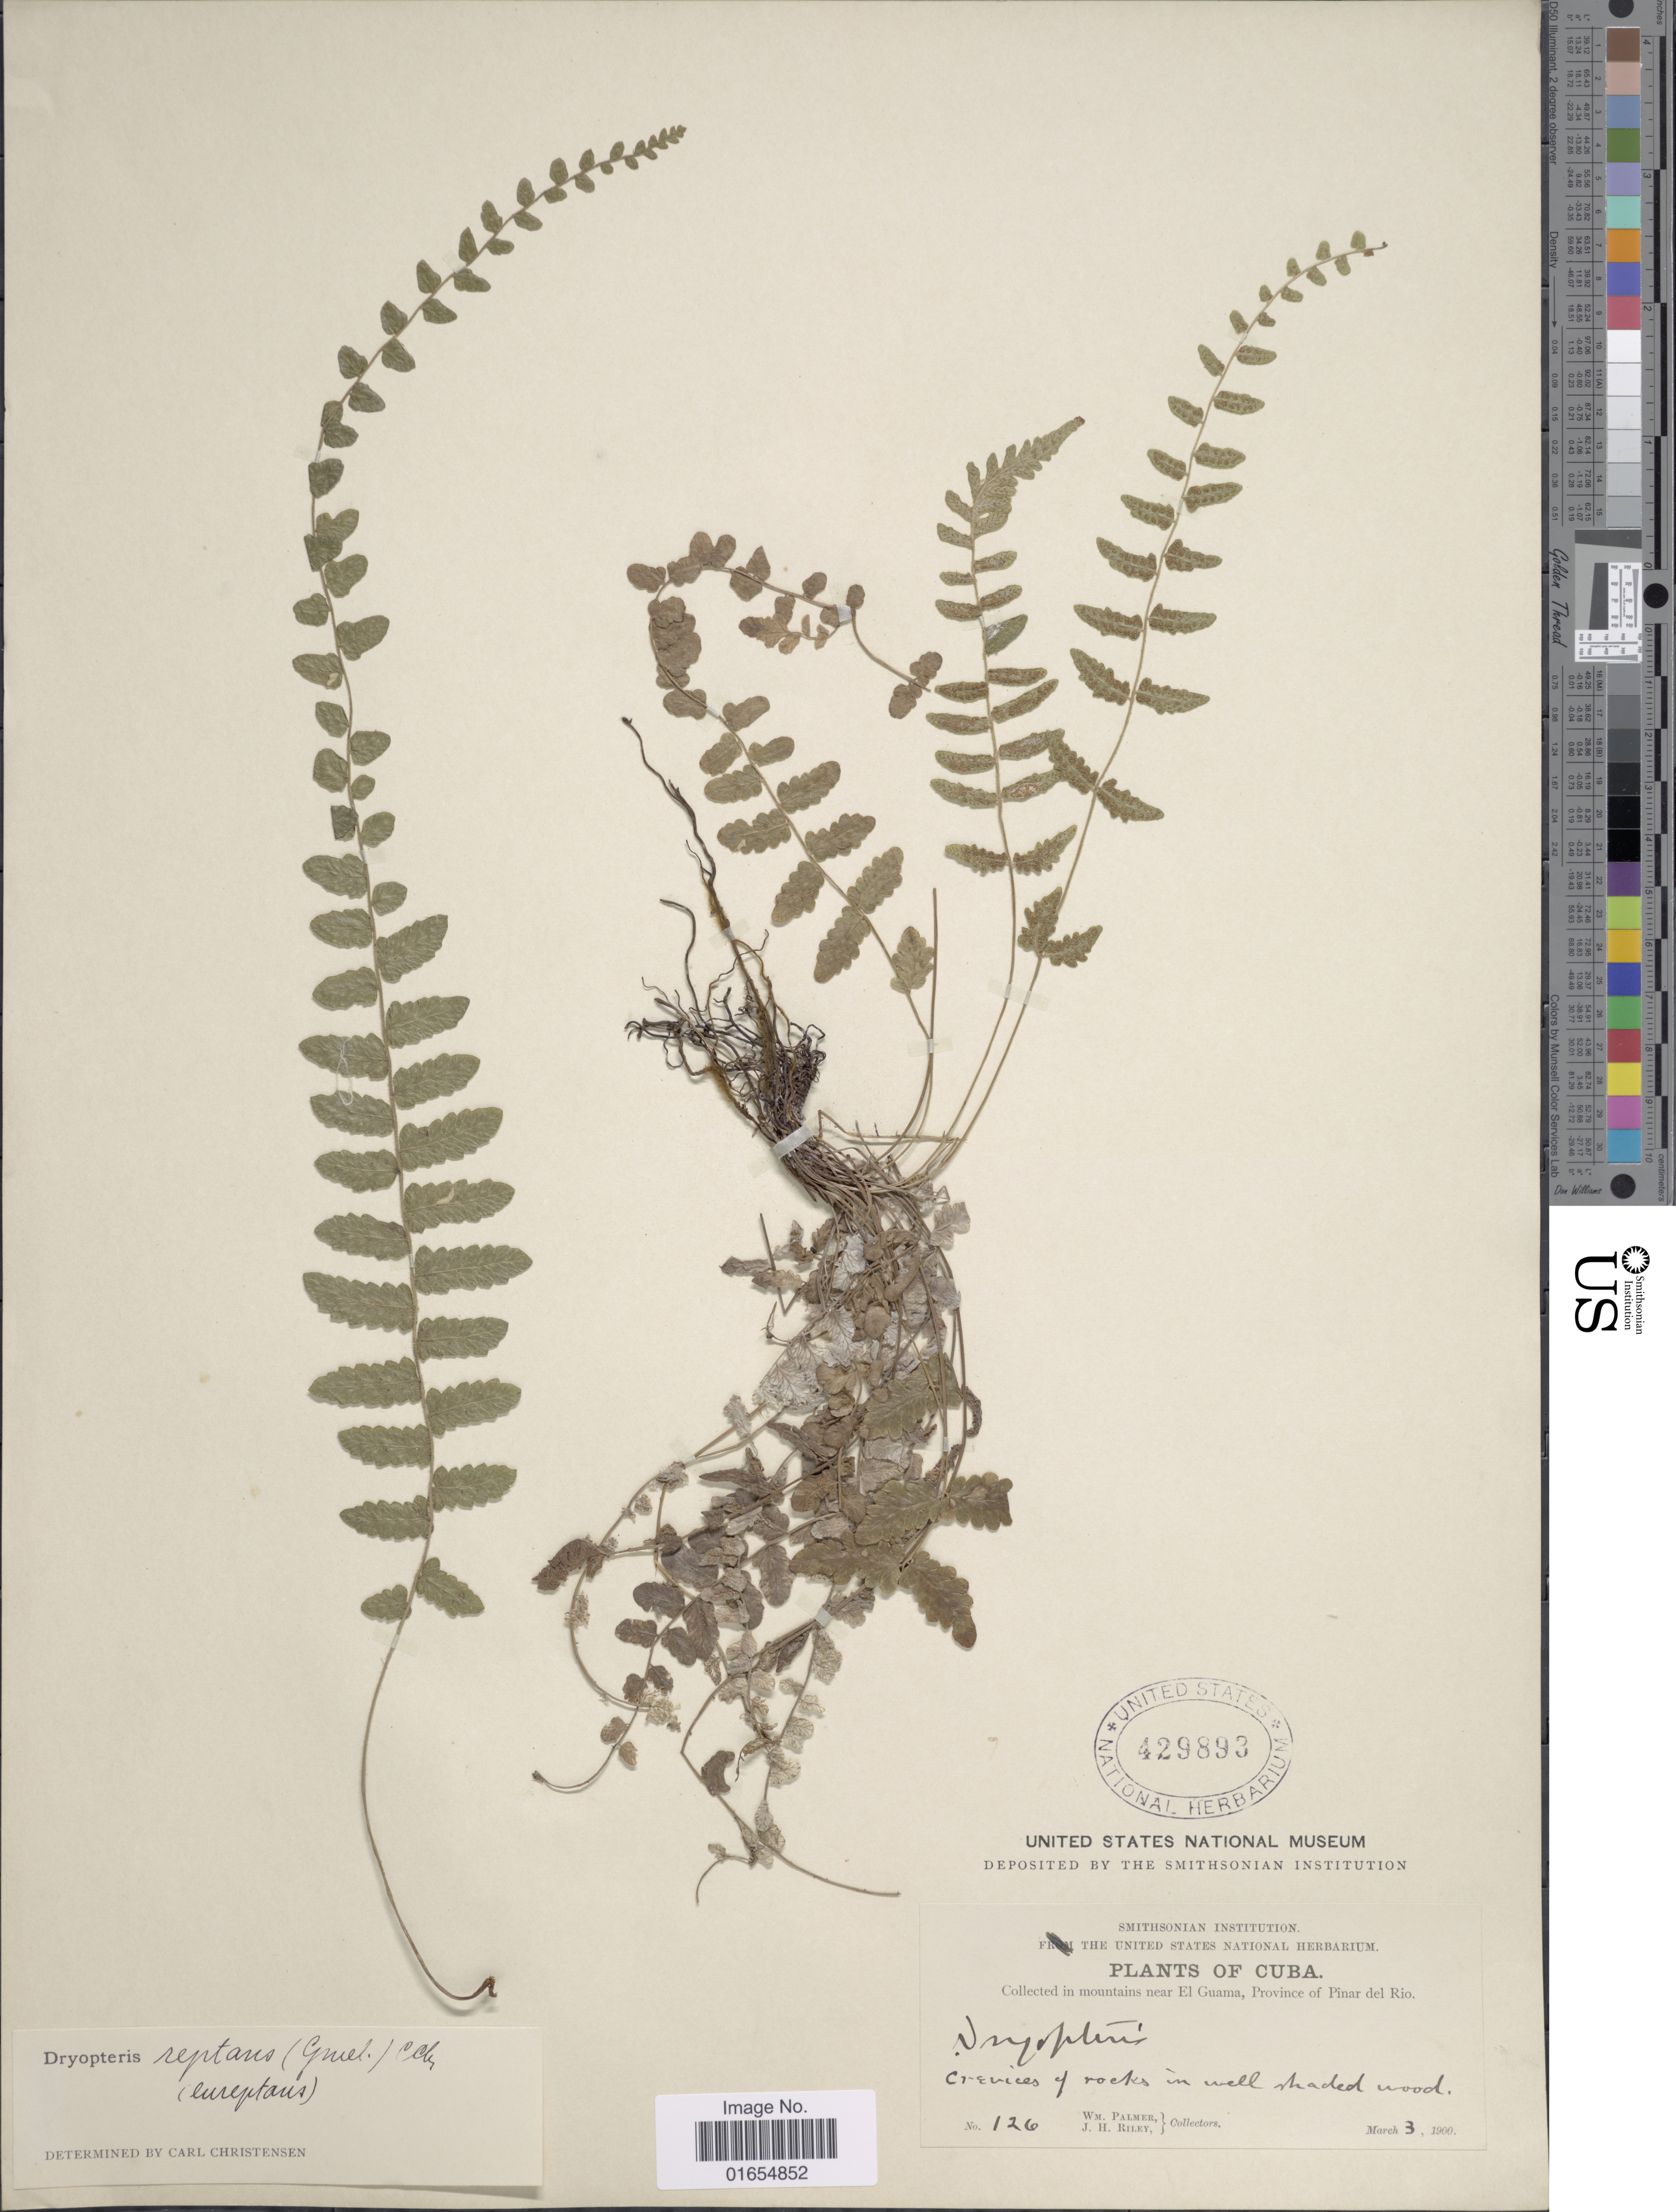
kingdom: Plantae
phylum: Tracheophyta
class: Polypodiopsida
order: Polypodiales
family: Thelypteridaceae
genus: Goniopteris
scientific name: Goniopteris reptans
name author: (J.F. Gmel.) C. Presl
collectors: W. Palmer & J. H. Riley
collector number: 126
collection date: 1900-03-03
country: Cuba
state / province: Pinar del Río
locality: In mountains near El Guama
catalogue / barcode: US 429893